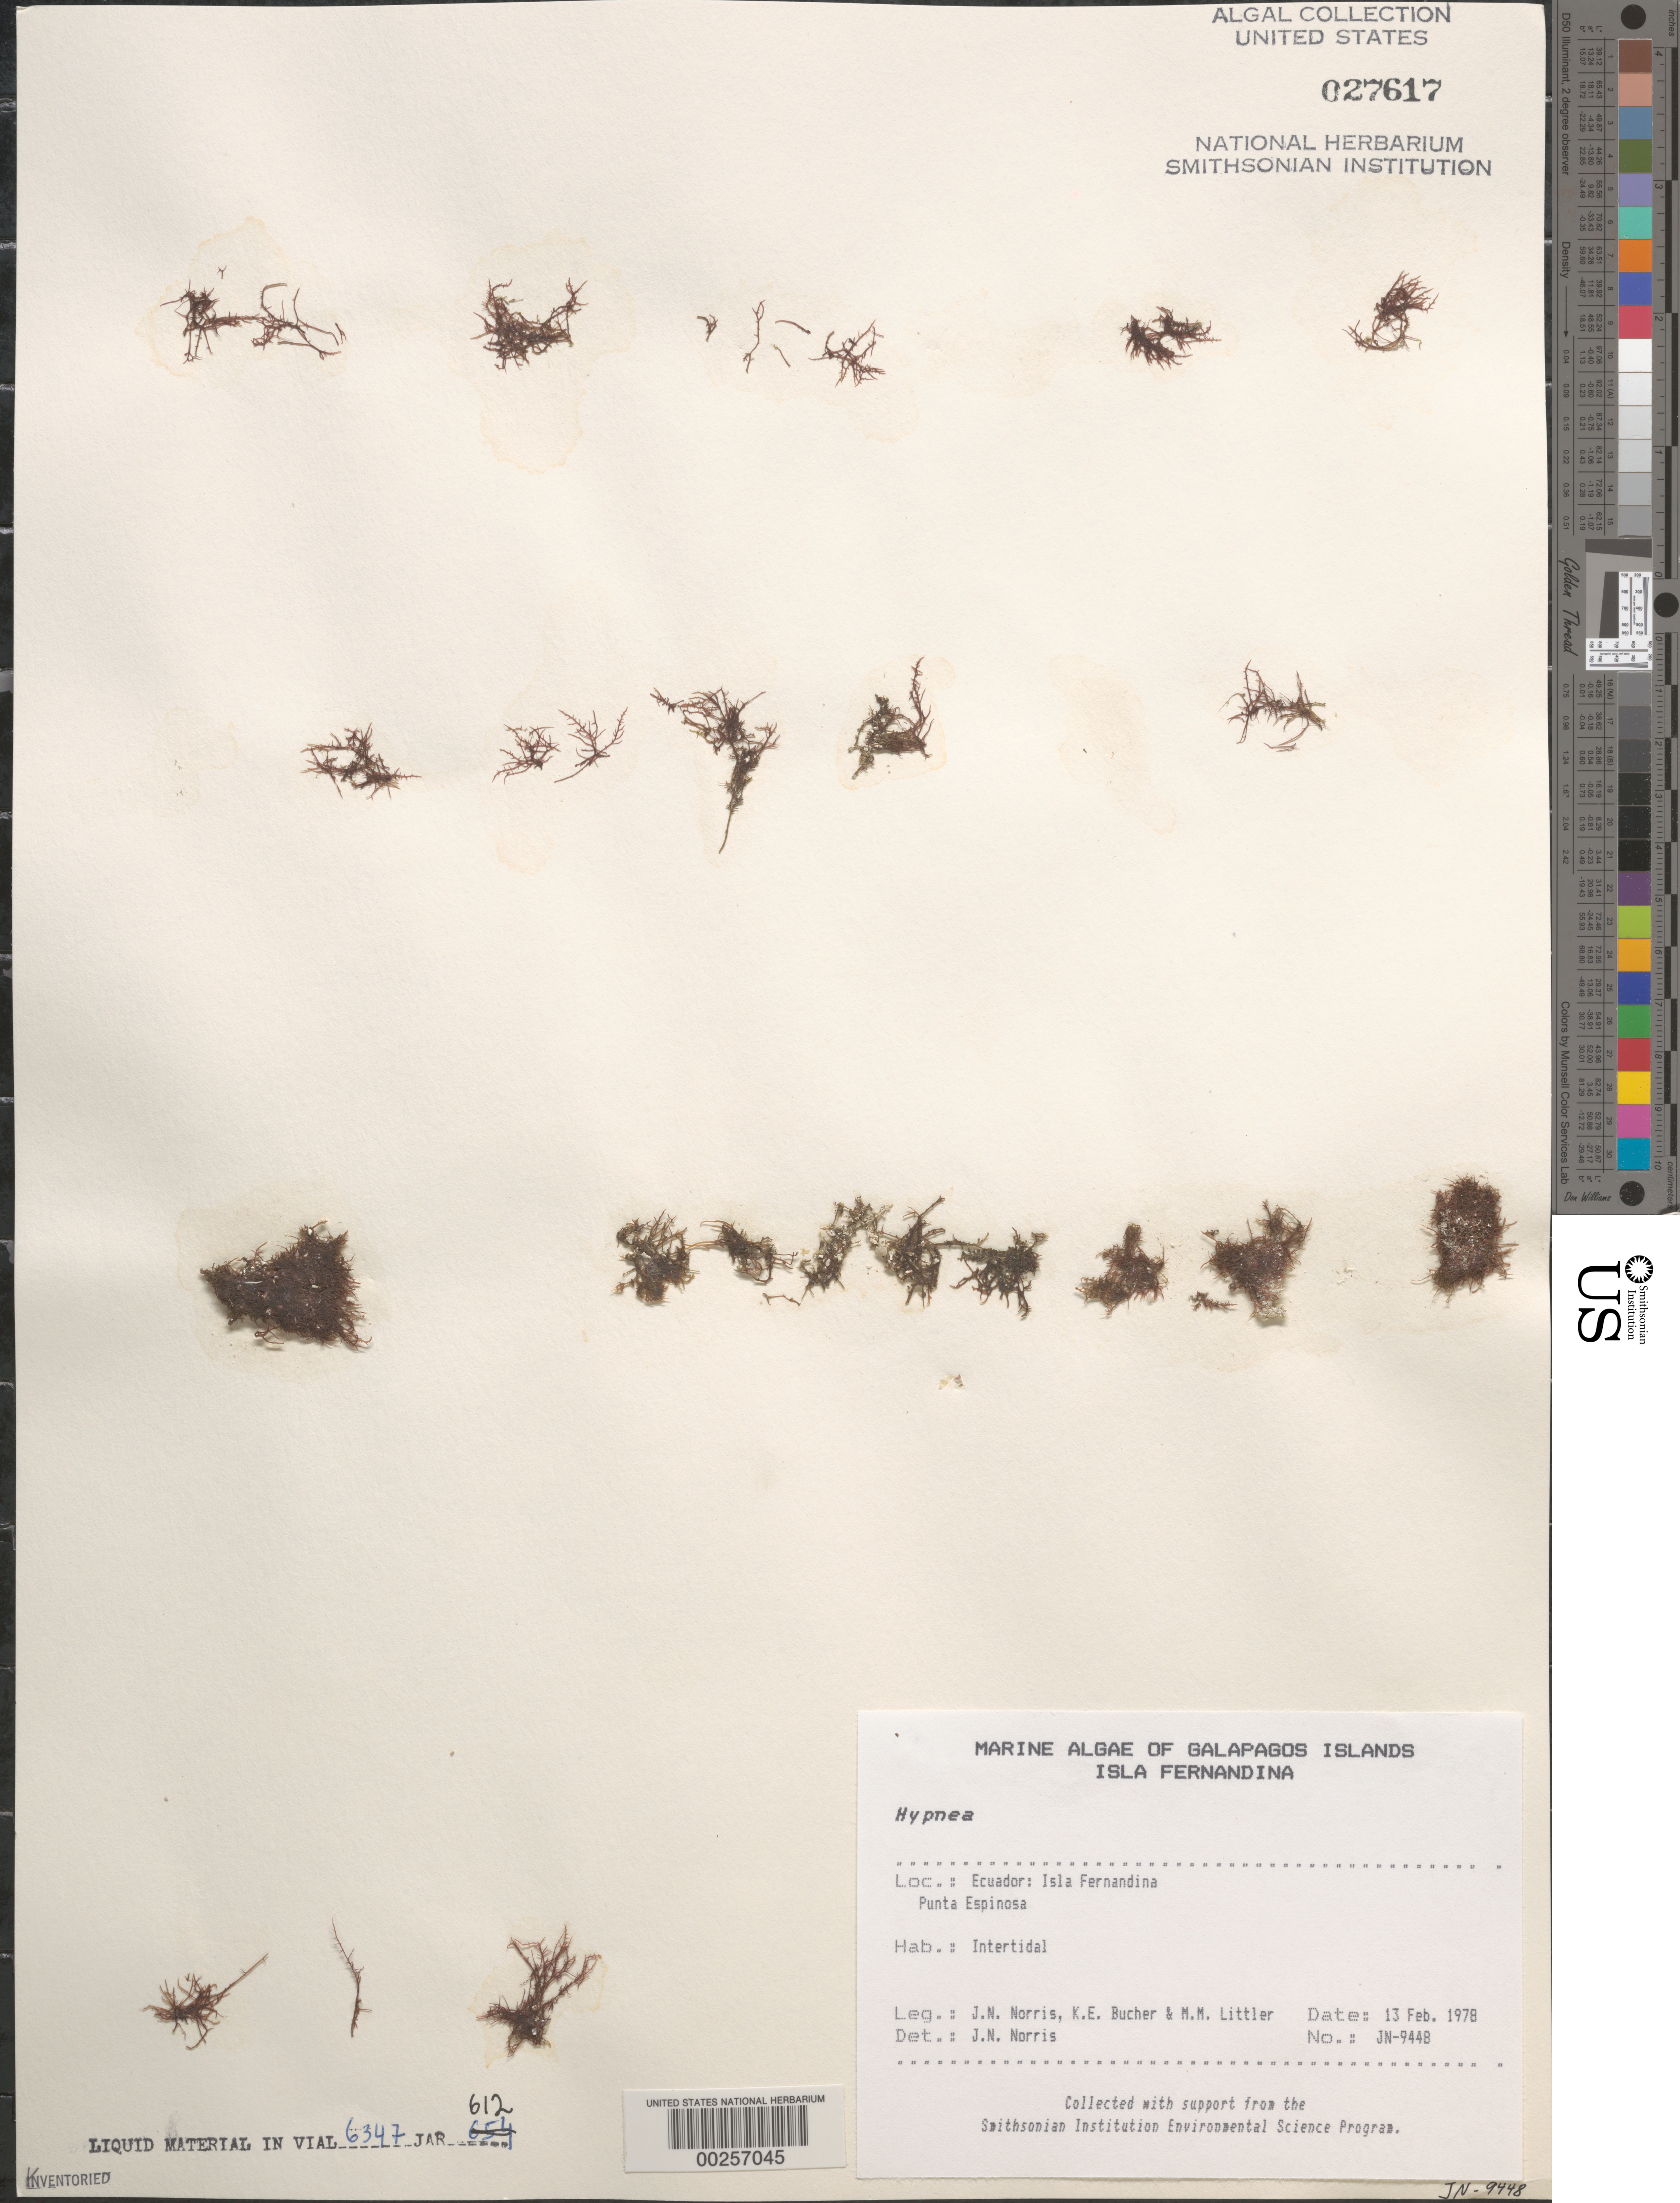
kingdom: Plantae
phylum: Rhodophyta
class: Florideophyceae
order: Gigartinales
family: Cystocloniaceae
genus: Hypnea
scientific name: Hypnea sp.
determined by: Norris, James N.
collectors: J. N. Norris, K. E. Bucher & M. M. Littler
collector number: JN-9448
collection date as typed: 13 Feb 1978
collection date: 1978-02-13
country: Ecuador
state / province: Colón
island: Fernandina [Narborough]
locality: Punta Espinosa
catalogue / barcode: US 27617